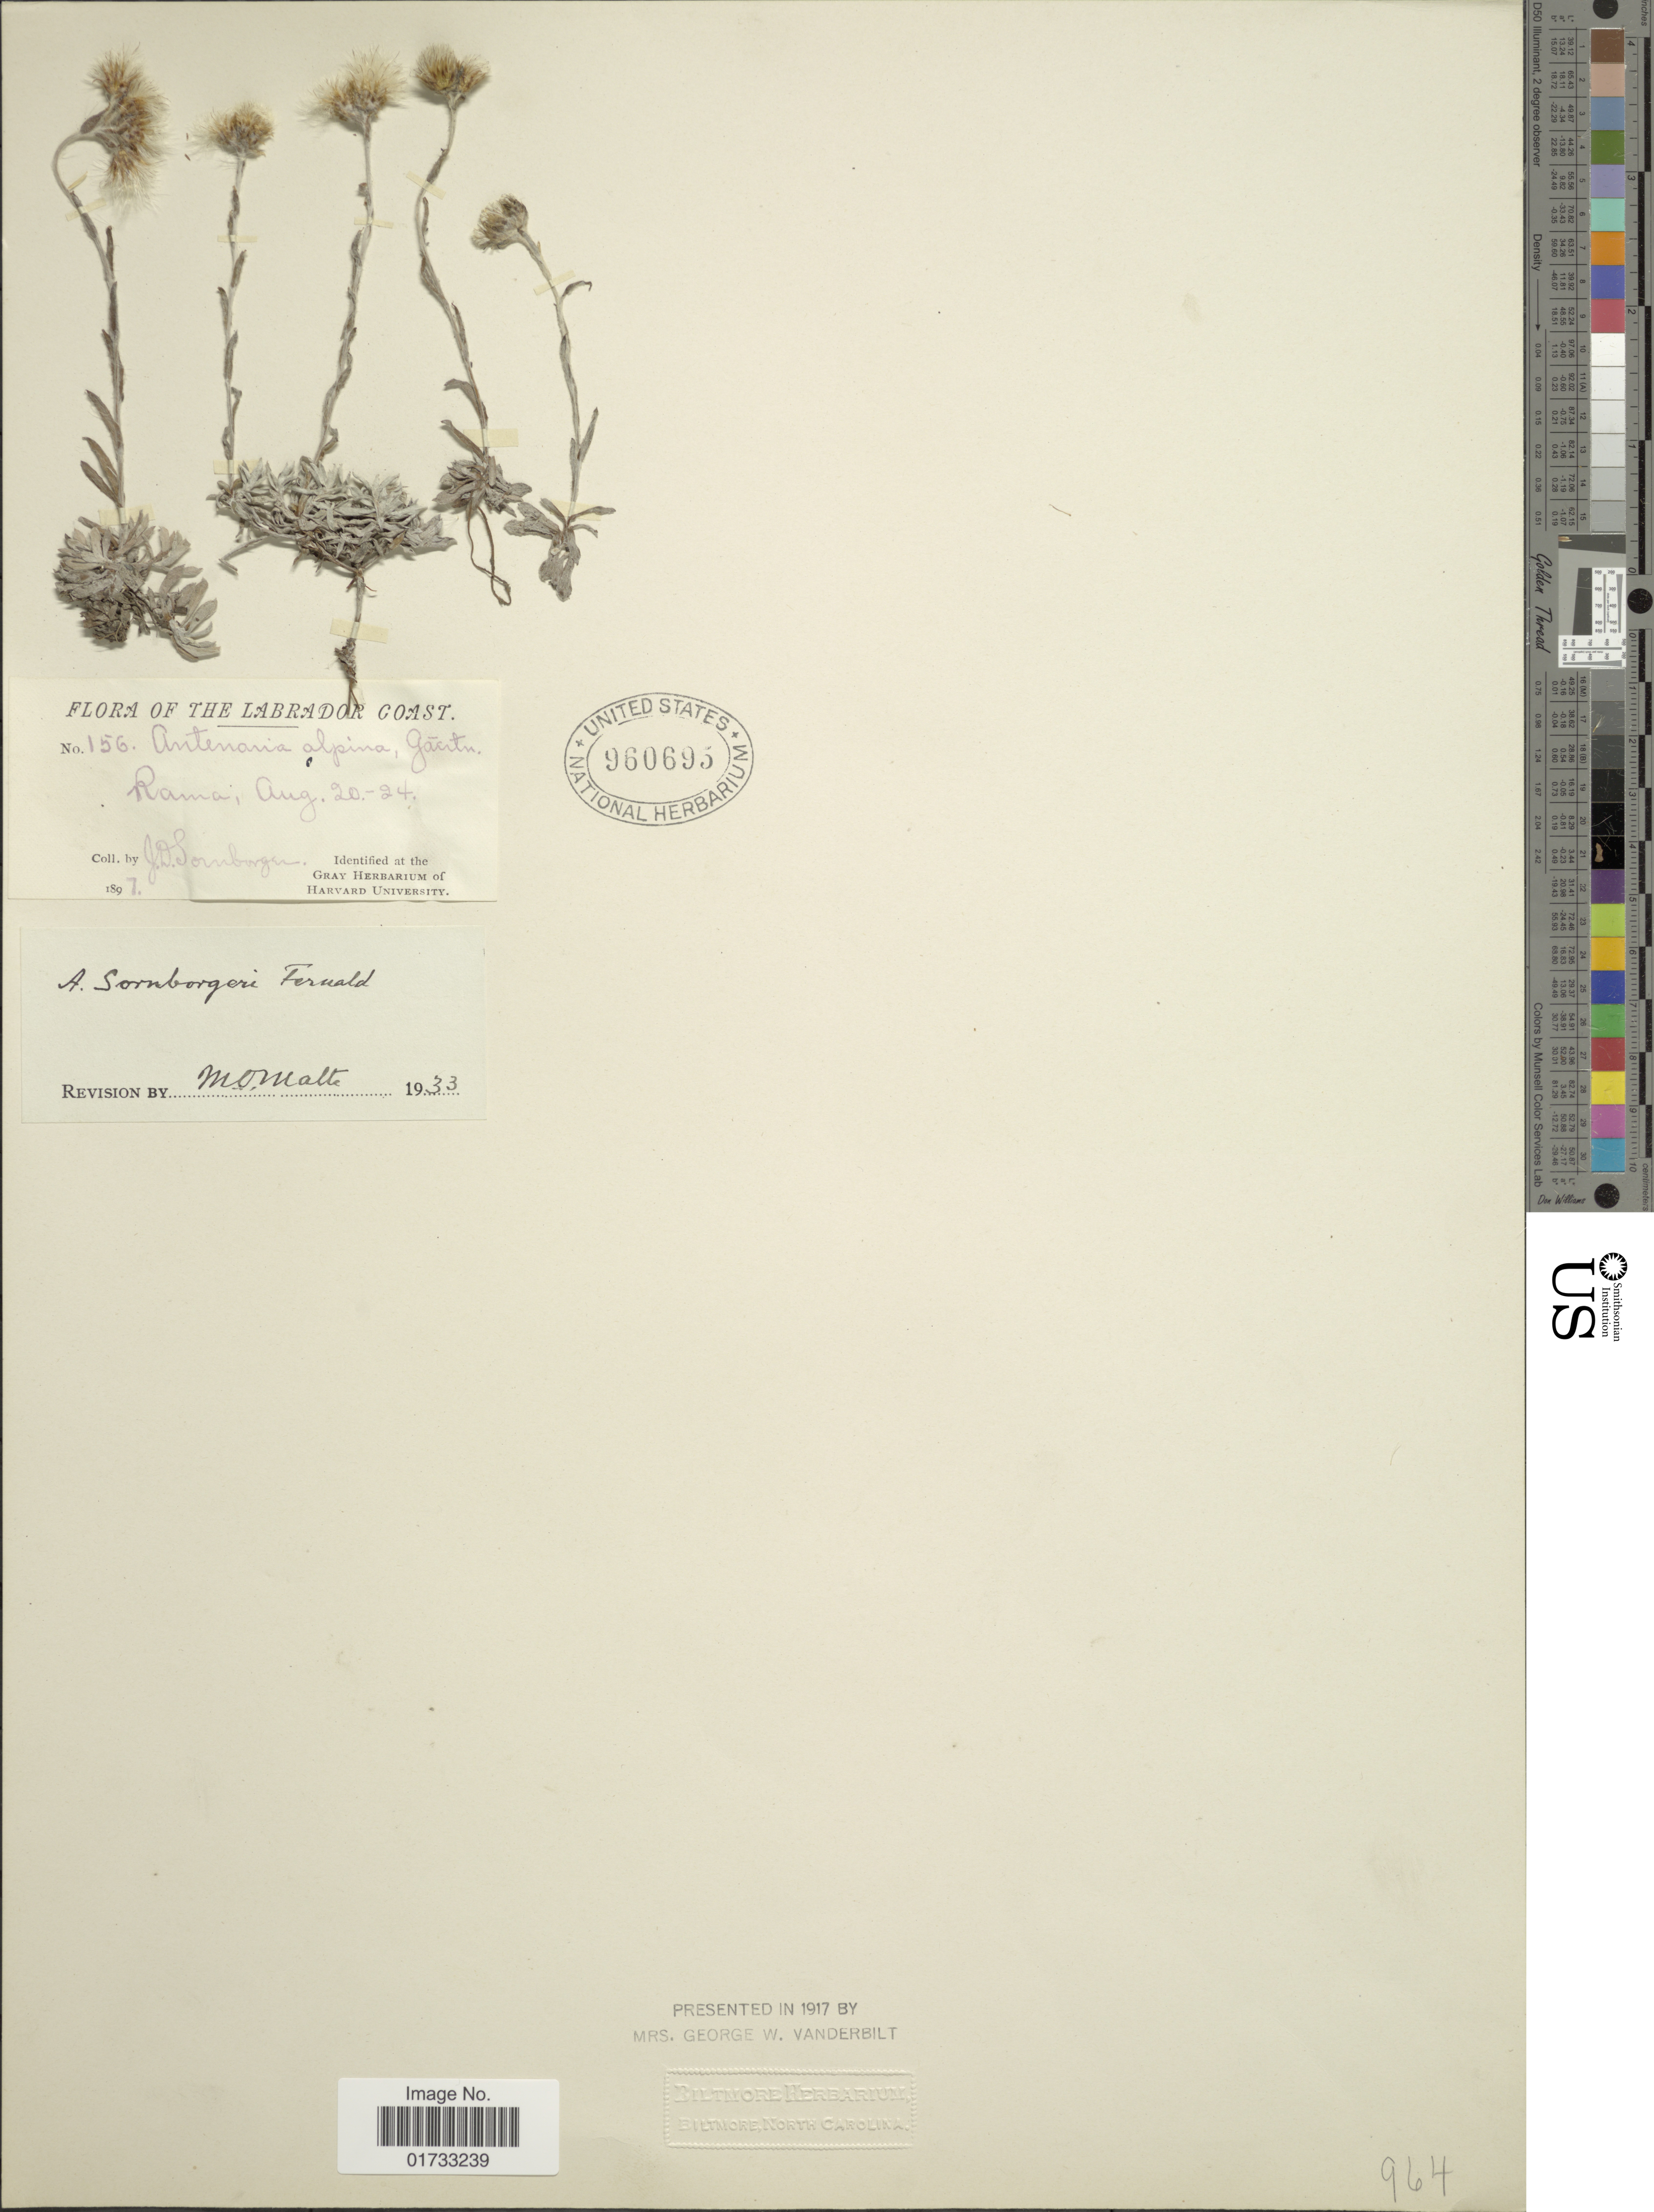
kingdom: Plantae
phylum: Tracheophyta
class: Magnoliopsida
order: Asterales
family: Asteraceae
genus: Antennaria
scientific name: Antennaria sornbergeri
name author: Fernald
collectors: J. Sornborger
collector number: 156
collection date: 1897-08-20/1897-08-24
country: Canada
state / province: Newfoundland and Labrador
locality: Labrador Coast, Rama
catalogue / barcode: US 960695